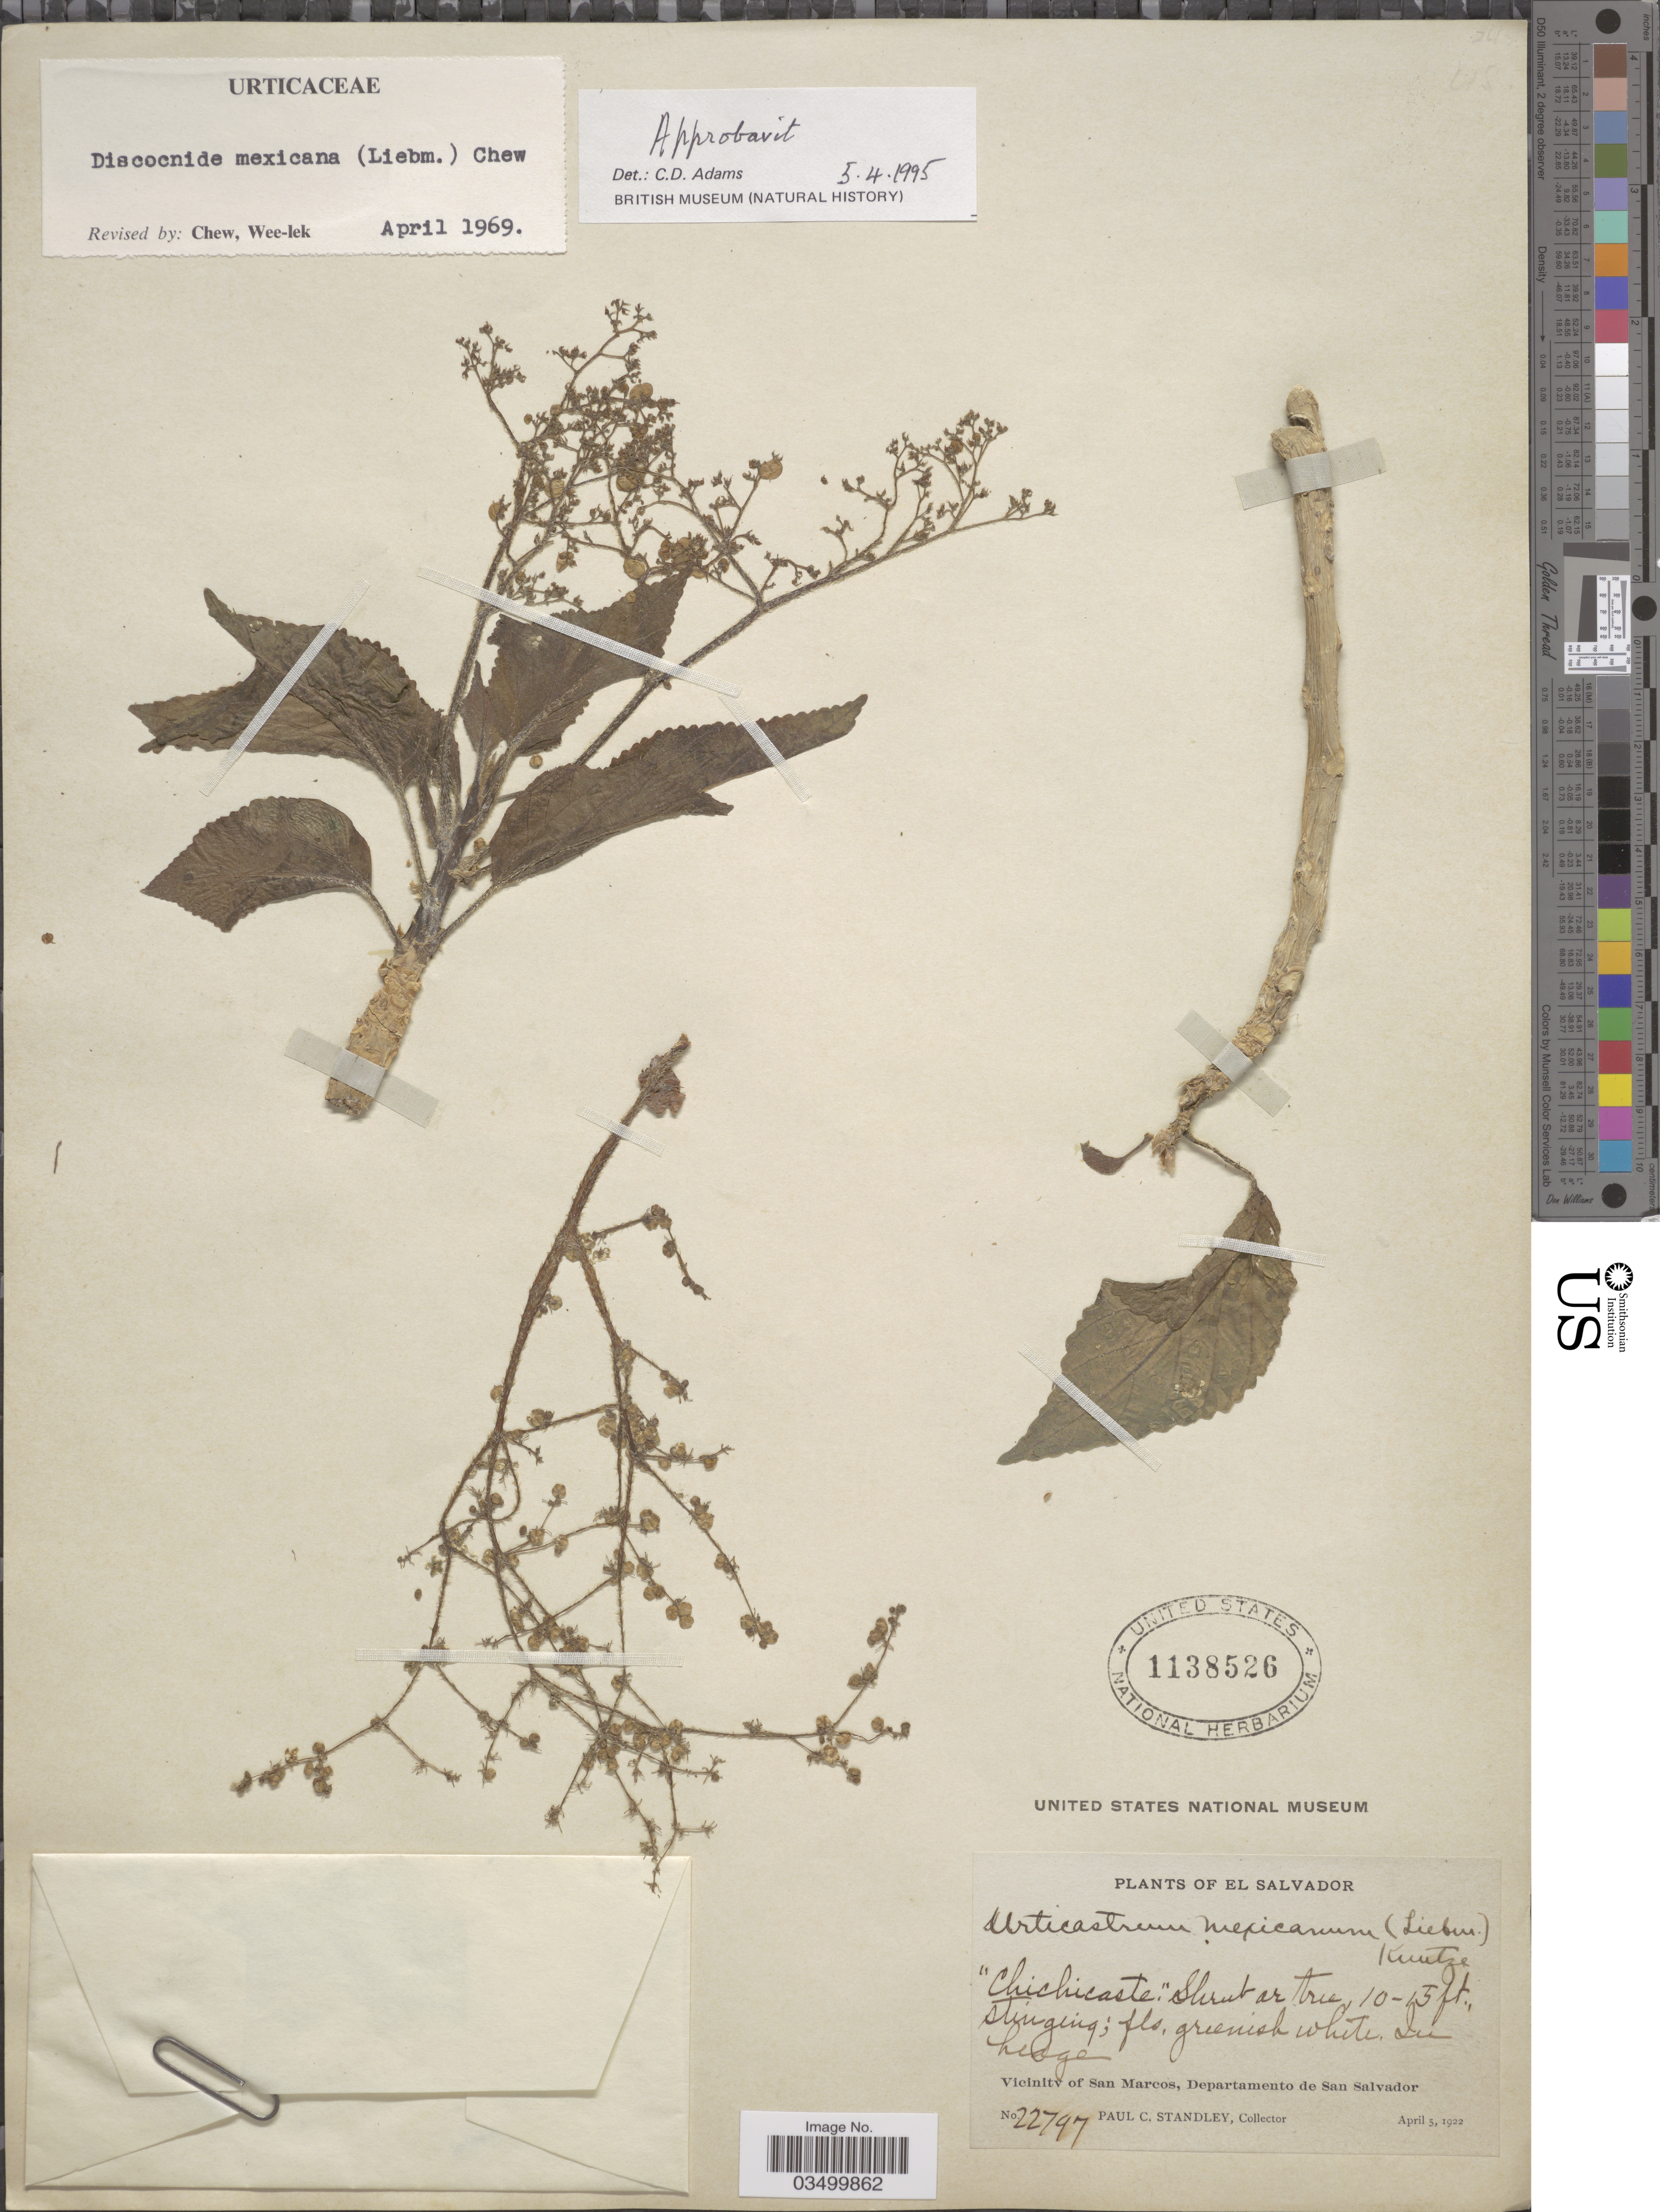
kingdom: Plantae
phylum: Tracheophyta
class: Magnoliopsida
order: Rosales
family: Urticaceae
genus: Discocnide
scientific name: Discocnide mexicana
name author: (Liebm.) Chew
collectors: P. C. Standley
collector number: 22797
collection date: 1922-04-05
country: El Salvador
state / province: San Salvador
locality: Vicinity of San Marcos, Departamento de San Salvador.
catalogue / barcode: US 1138526